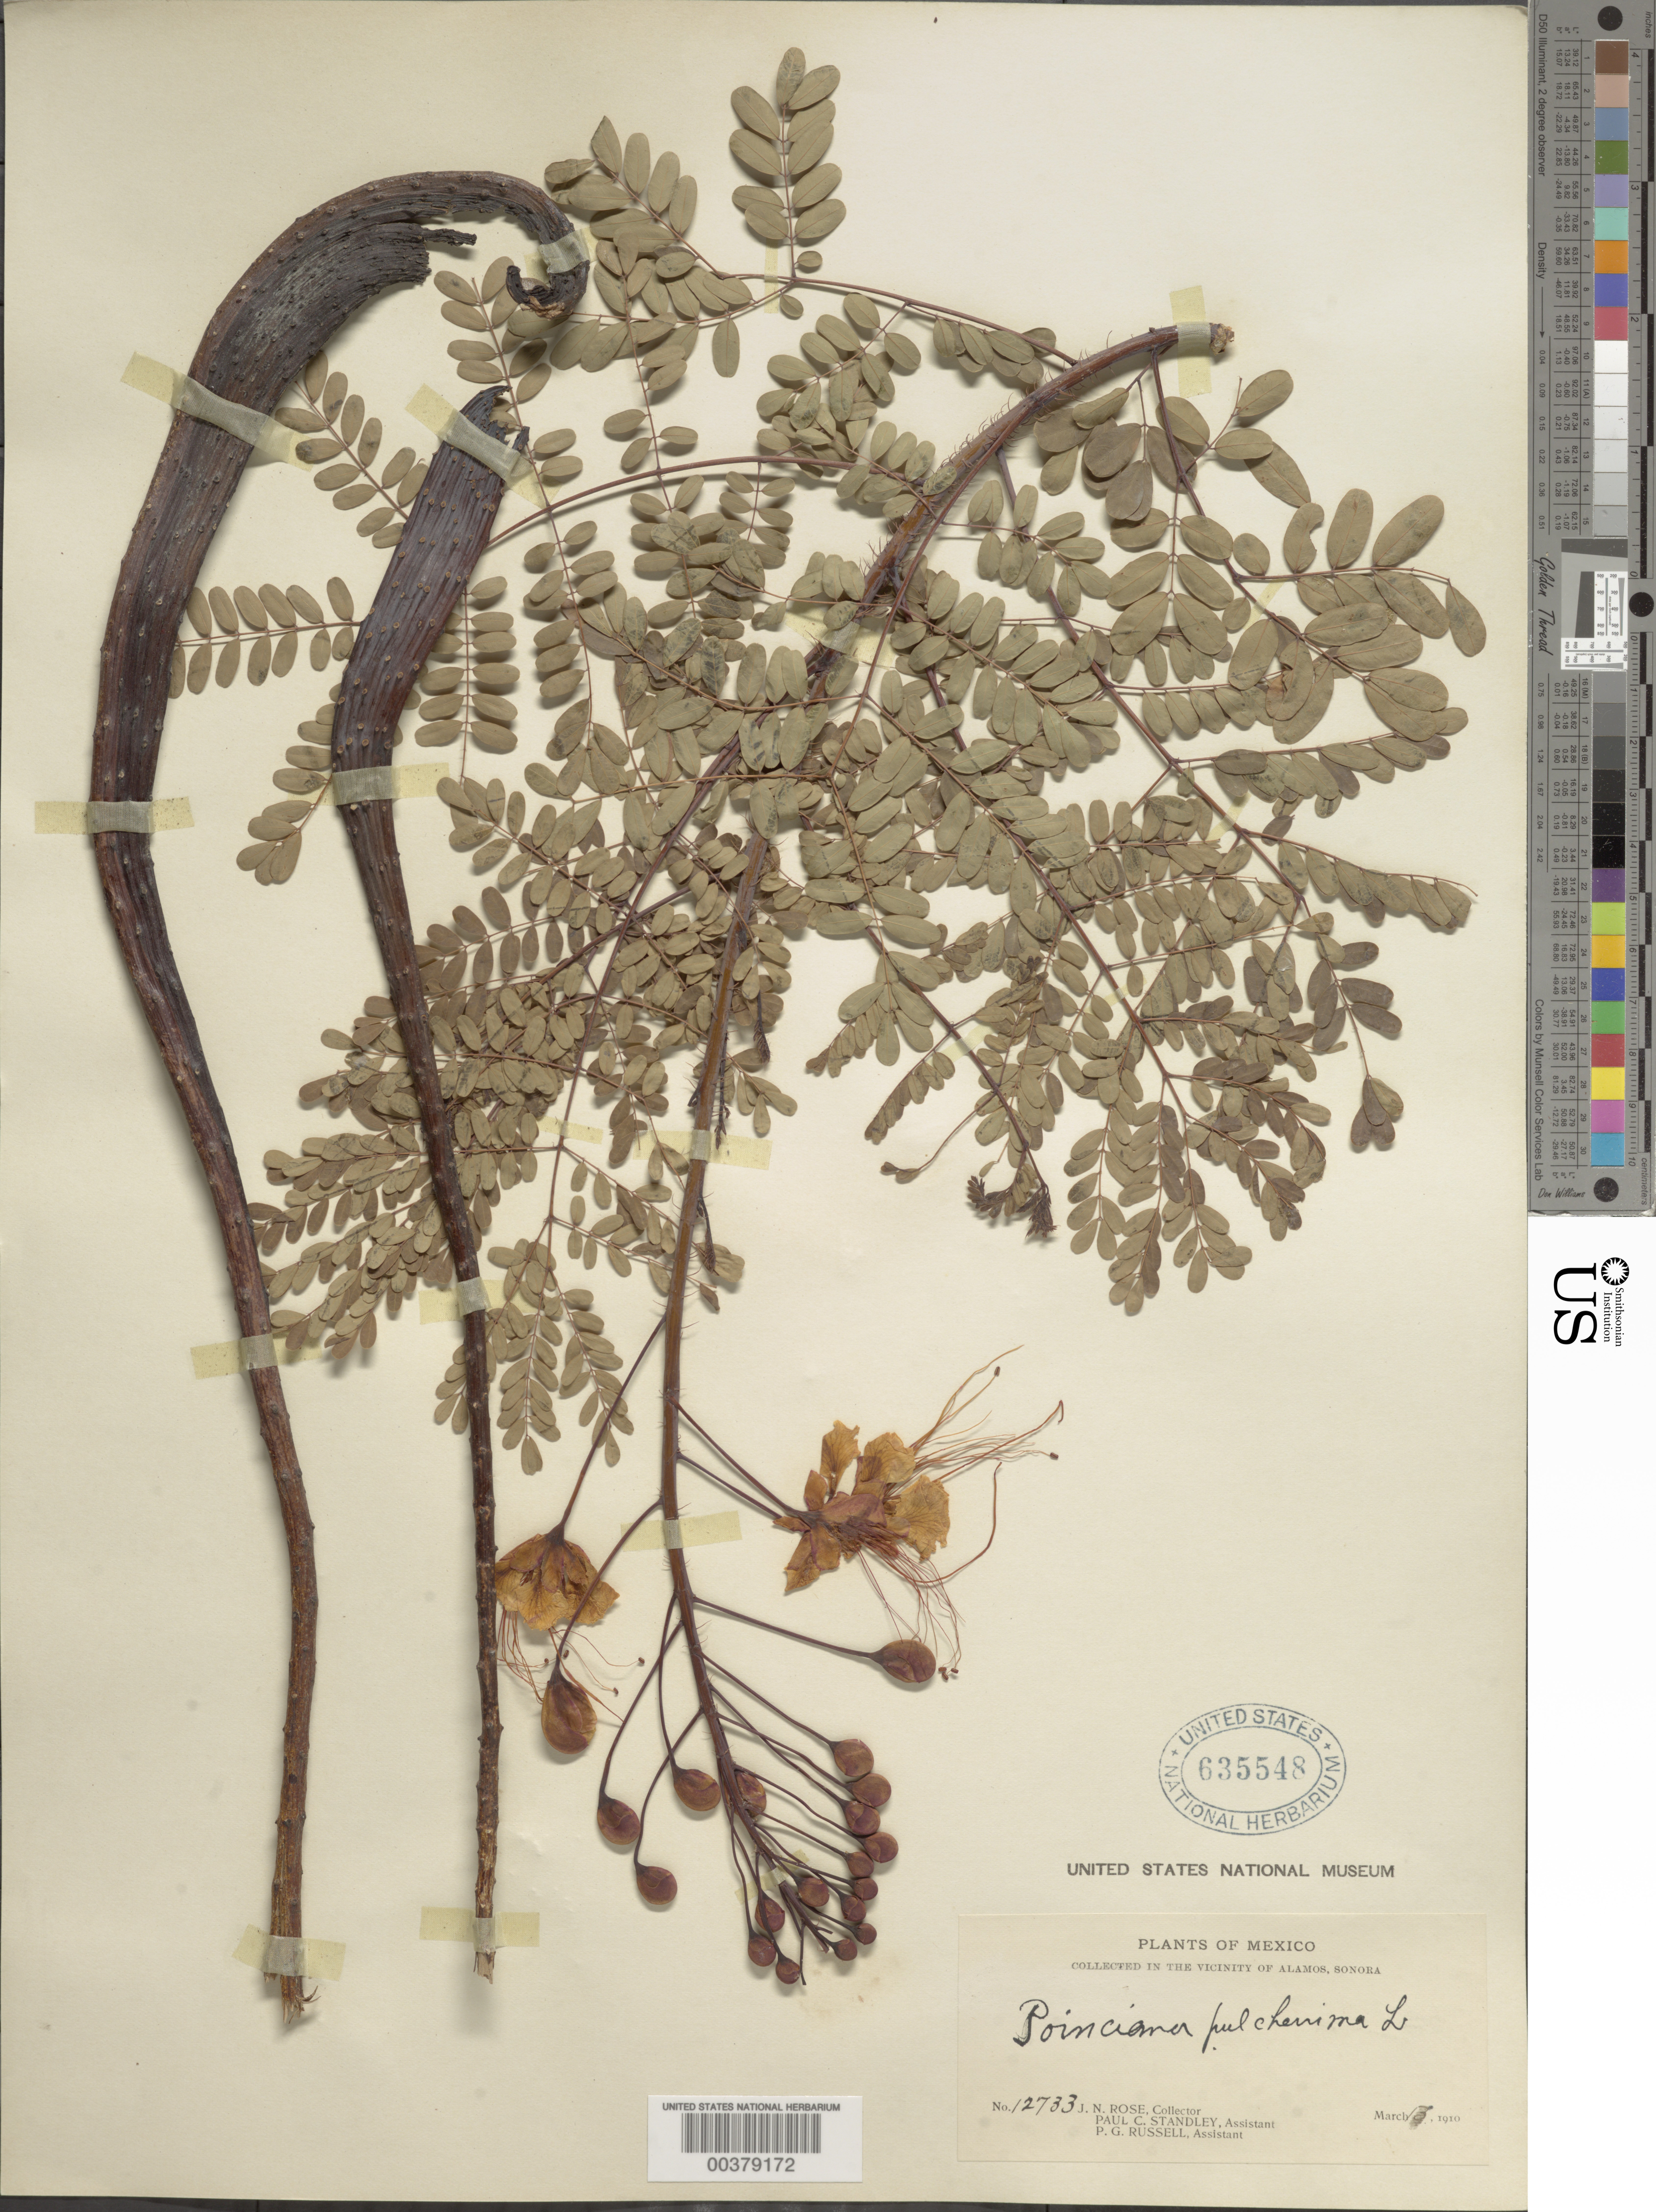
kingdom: Plantae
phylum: Tracheophyta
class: Magnoliopsida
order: Fabales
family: Fabaceae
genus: Caesalpinia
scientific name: Caesalpinia pulcherrima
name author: (L.) Sw.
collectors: J. N. Rose, P. C. Standley & P. G. Russell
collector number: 12733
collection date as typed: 13 Mar 1910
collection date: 1910-03-13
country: Mexico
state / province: Sonora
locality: Vicinity of Alamos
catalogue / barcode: US 635548